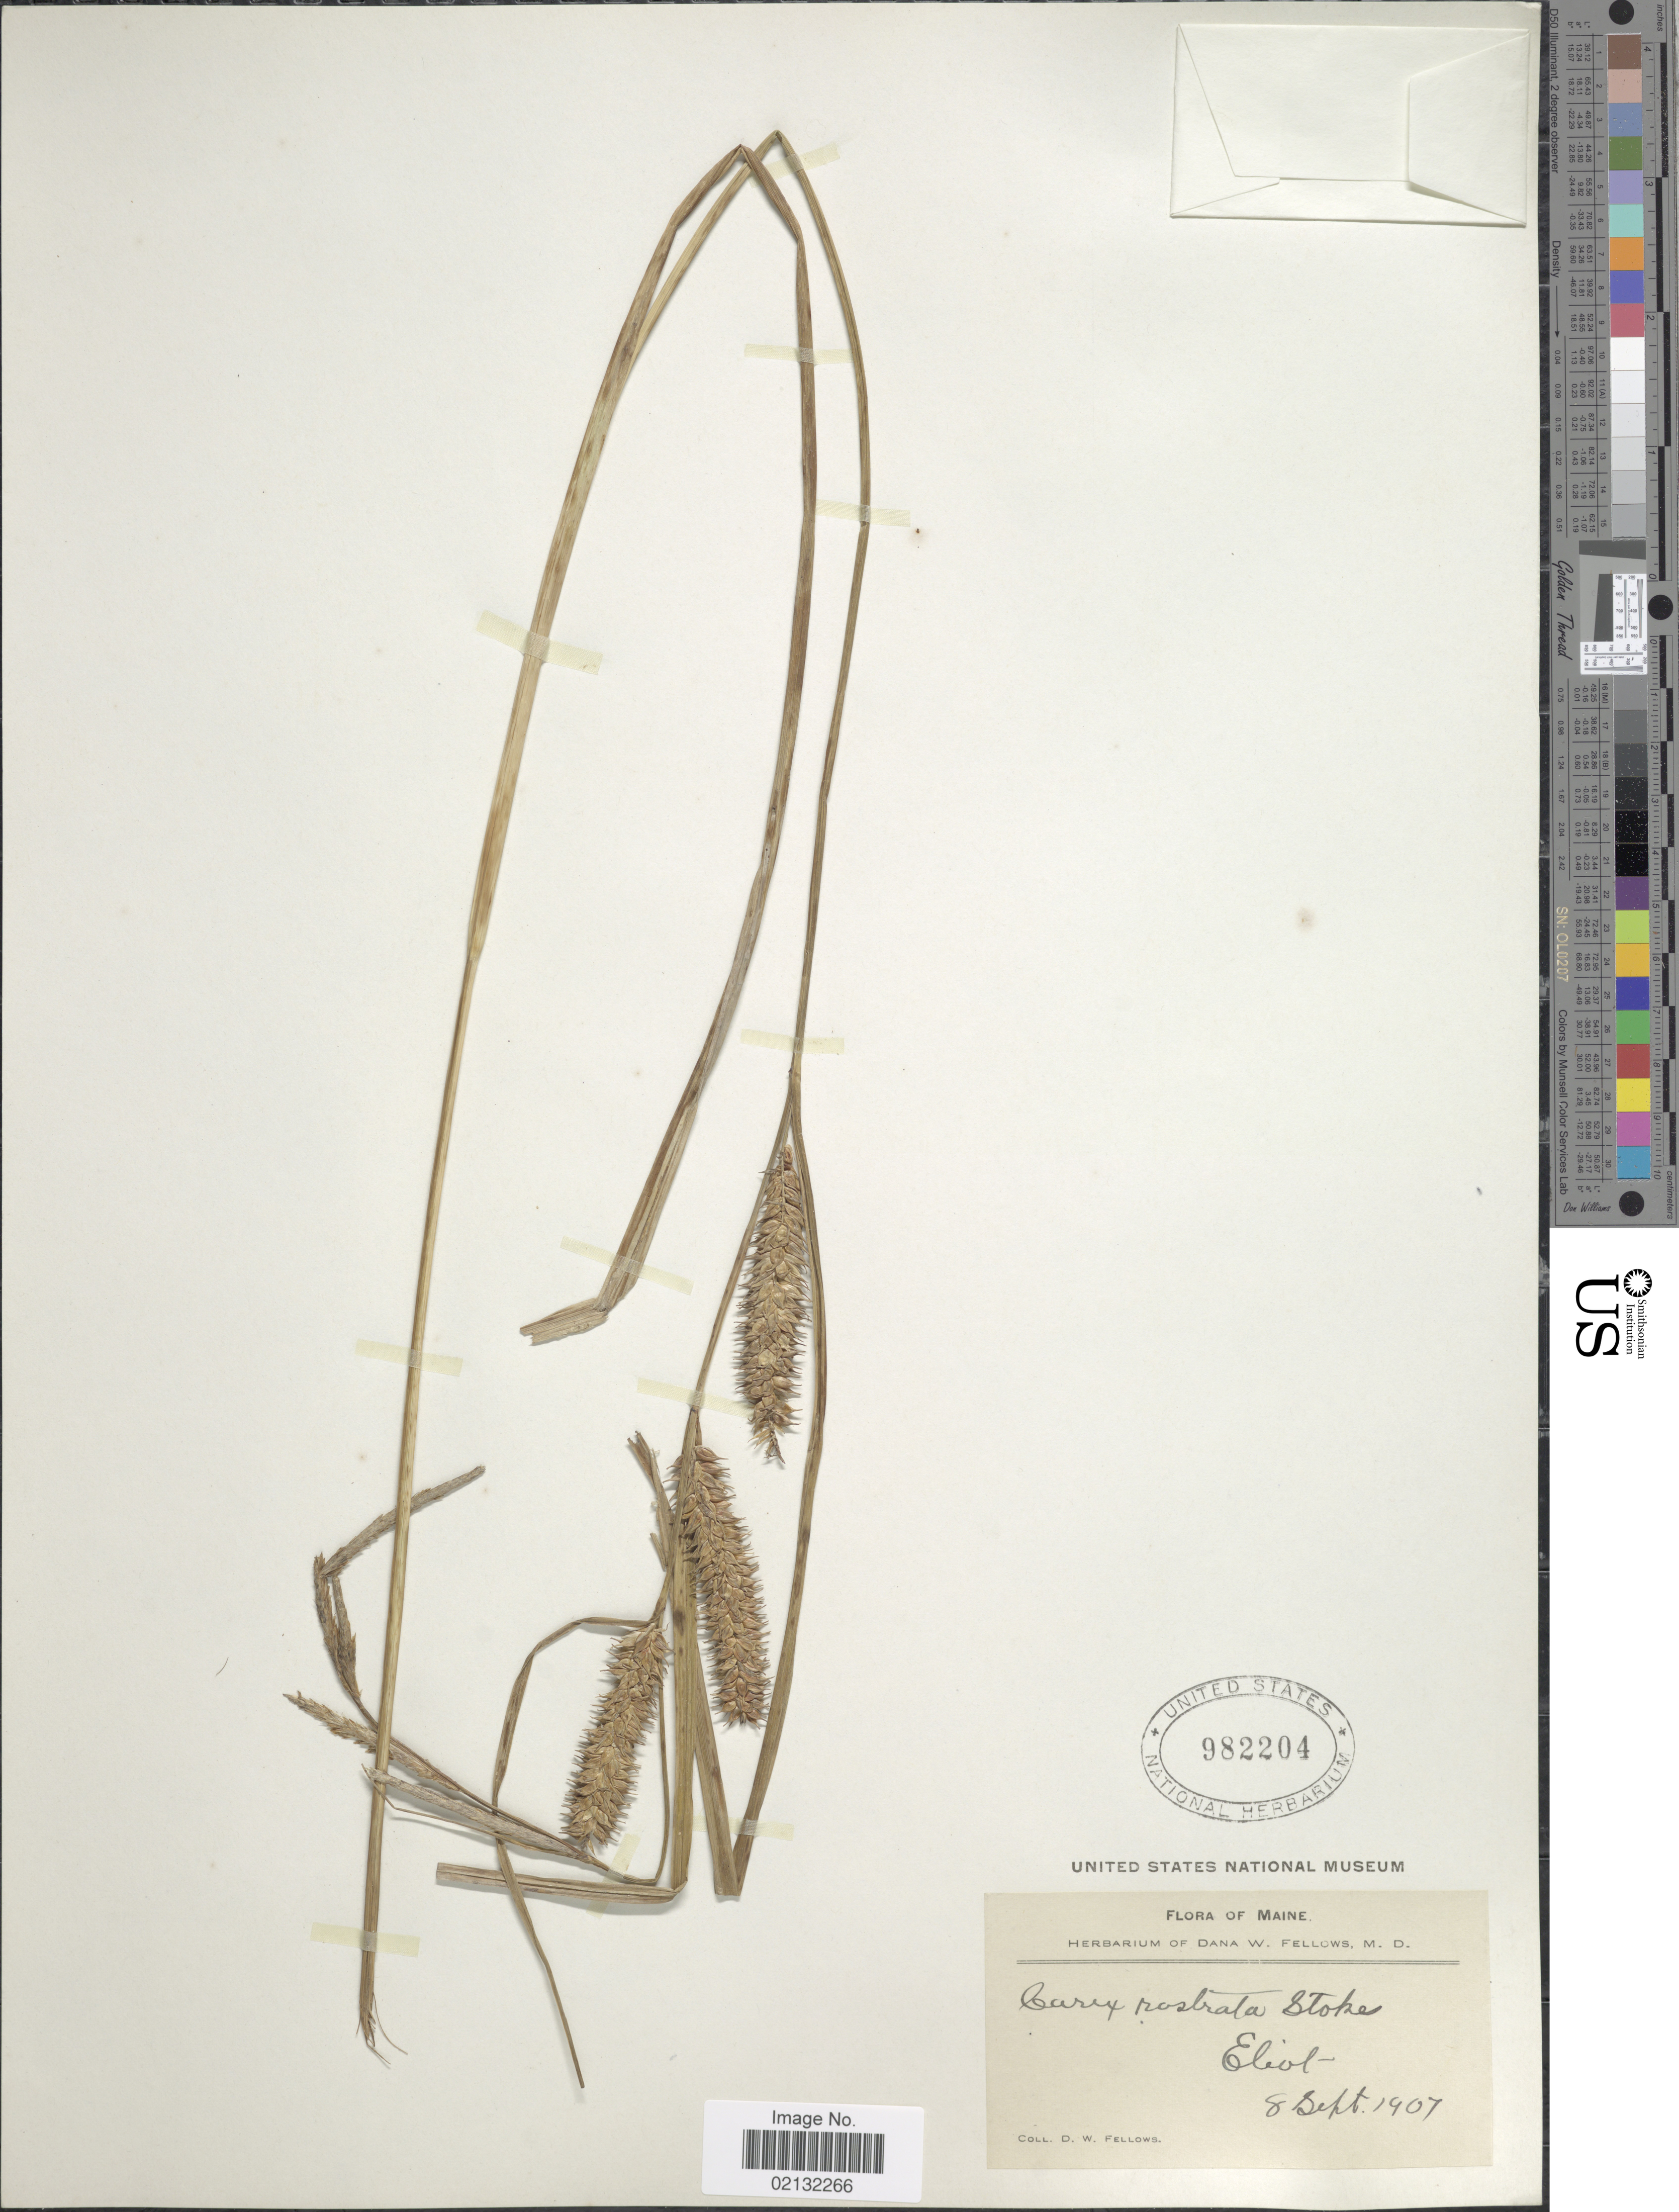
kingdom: Plantae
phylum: Tracheophyta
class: Liliopsida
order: Poales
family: Cyperaceae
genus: Carex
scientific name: Carex rostrata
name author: Stokes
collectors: D. W. Fellows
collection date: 1907-09-08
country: United States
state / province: Maine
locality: Eliot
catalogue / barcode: US 982204